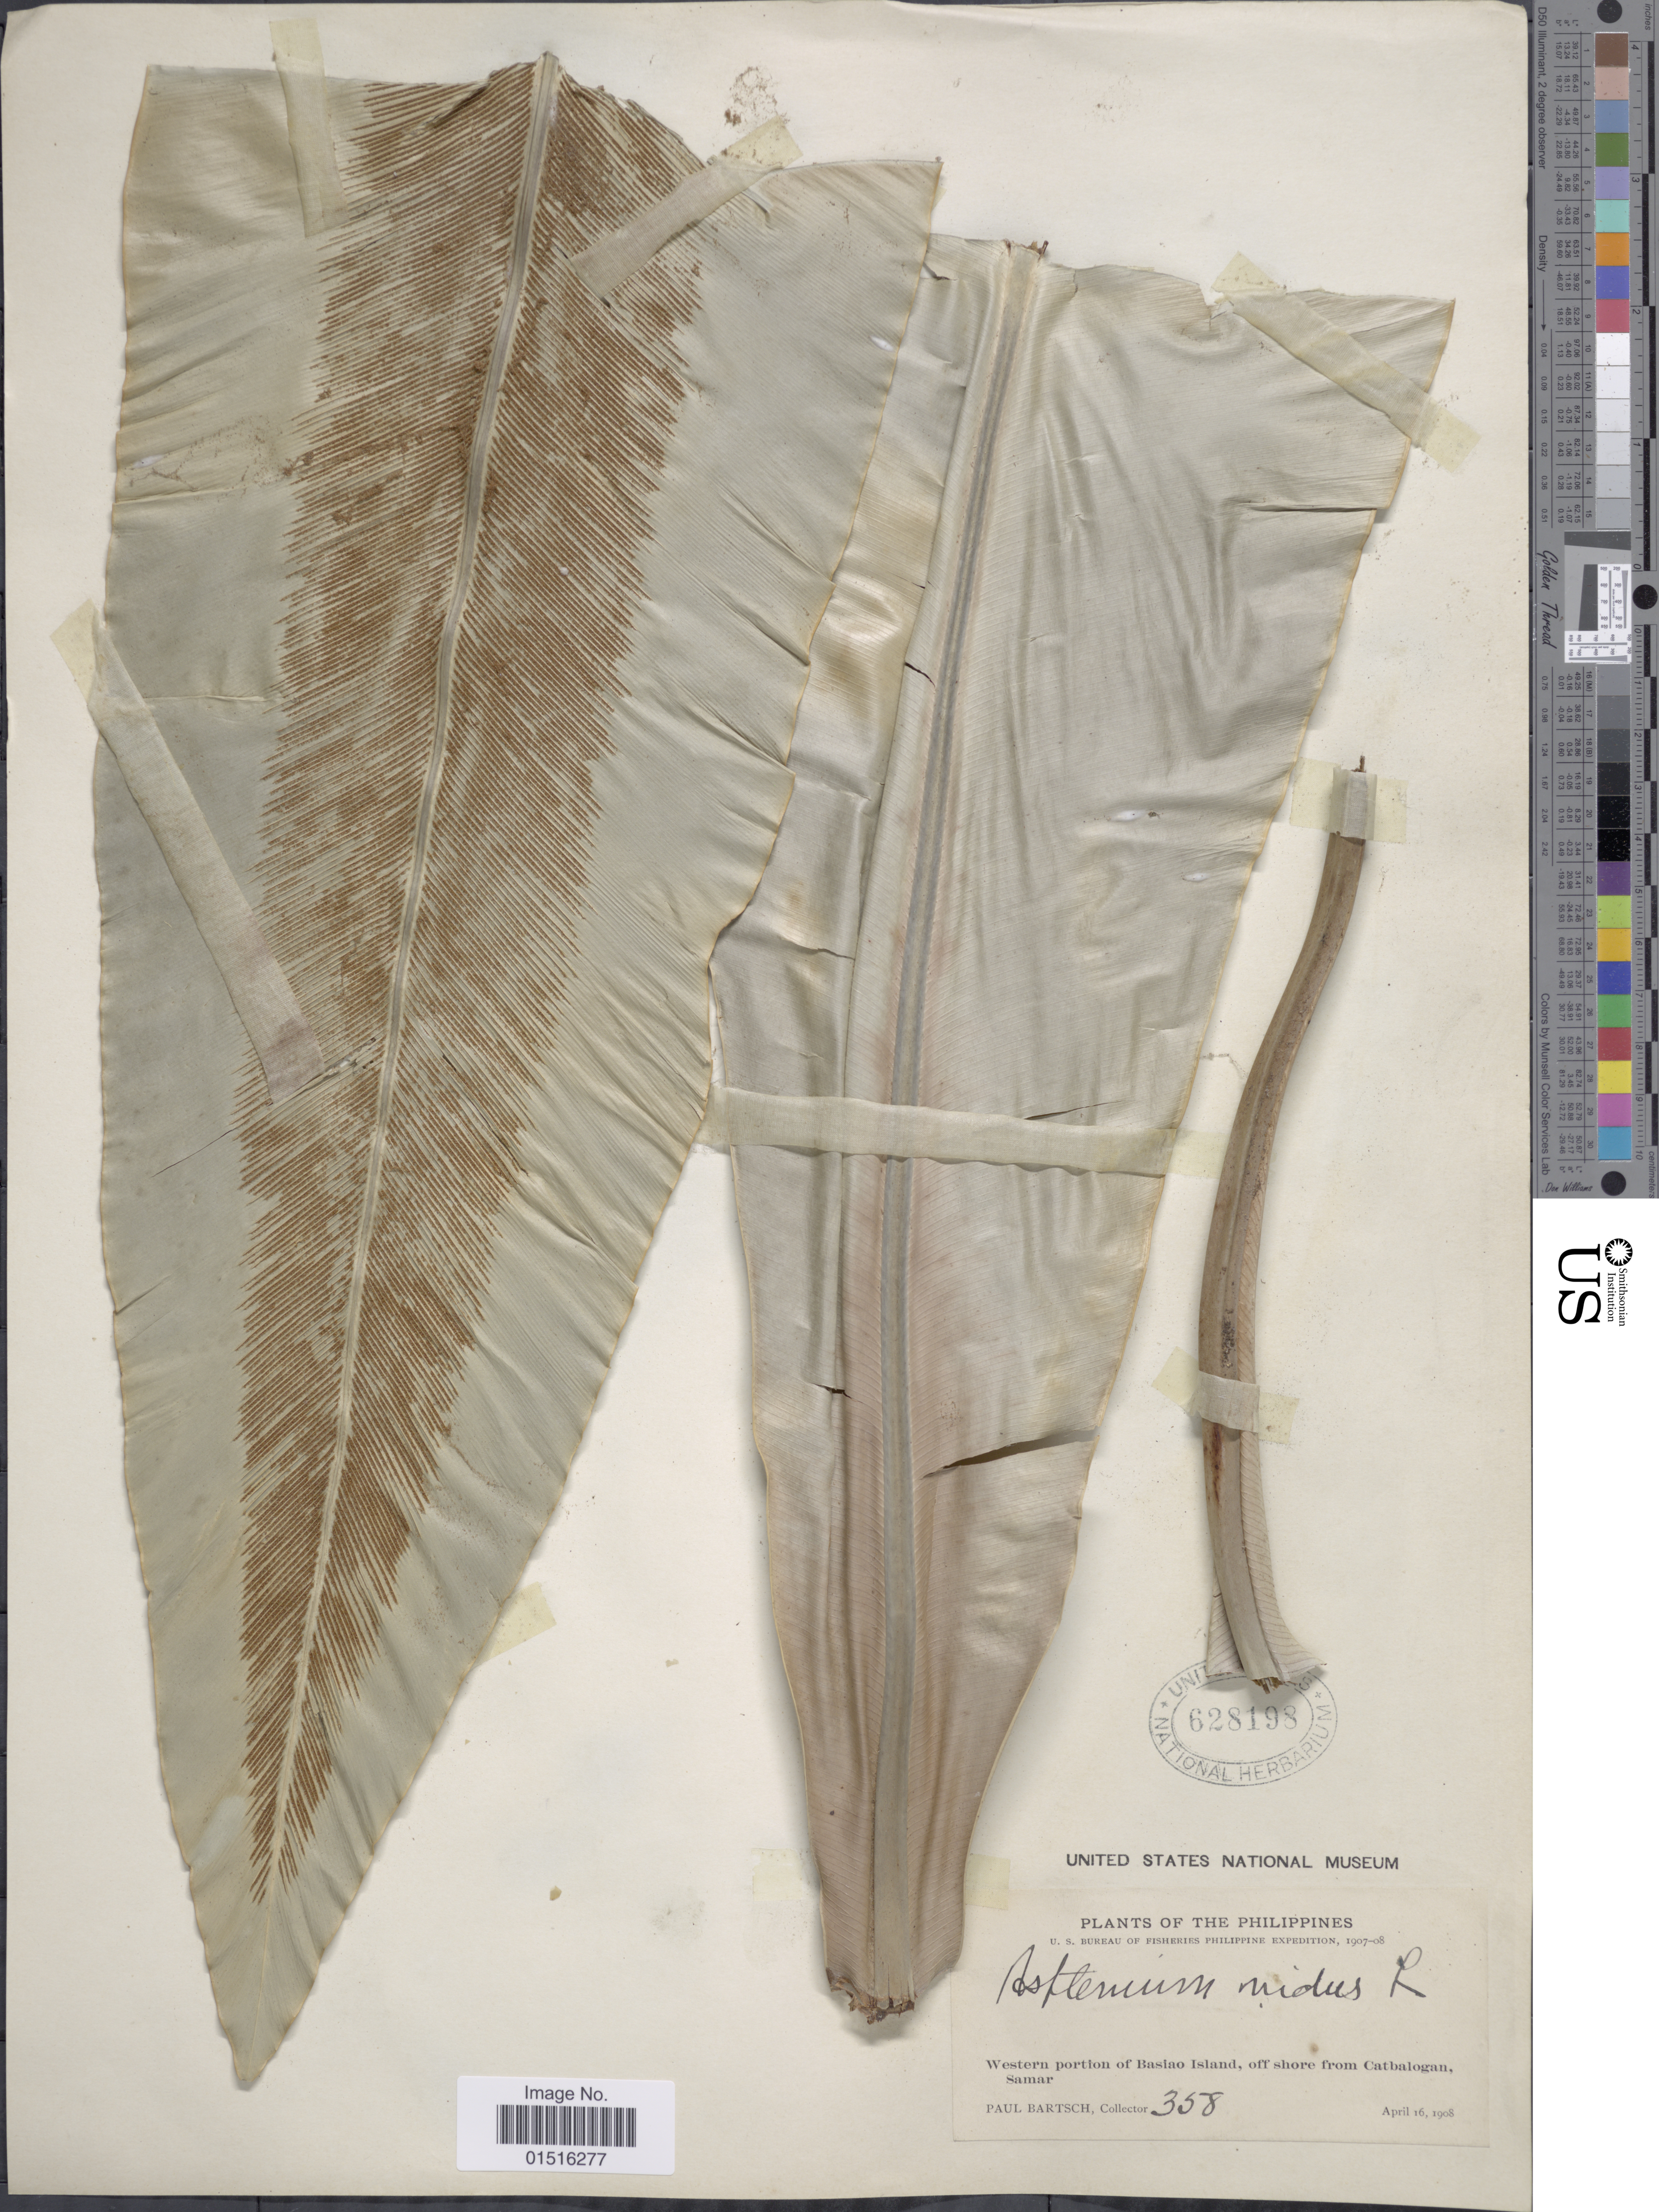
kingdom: Plantae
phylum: Tracheophyta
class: Polypodiopsida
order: Polypodiales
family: Aspleniaceae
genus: Asplenium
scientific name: Asplenium ellipticum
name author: (Fée) Copel.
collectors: P. Bartsch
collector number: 358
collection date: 1908-04-16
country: Philippines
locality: Western portion of Basiao Island, offshore from Catbalogan Samar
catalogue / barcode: US 628198